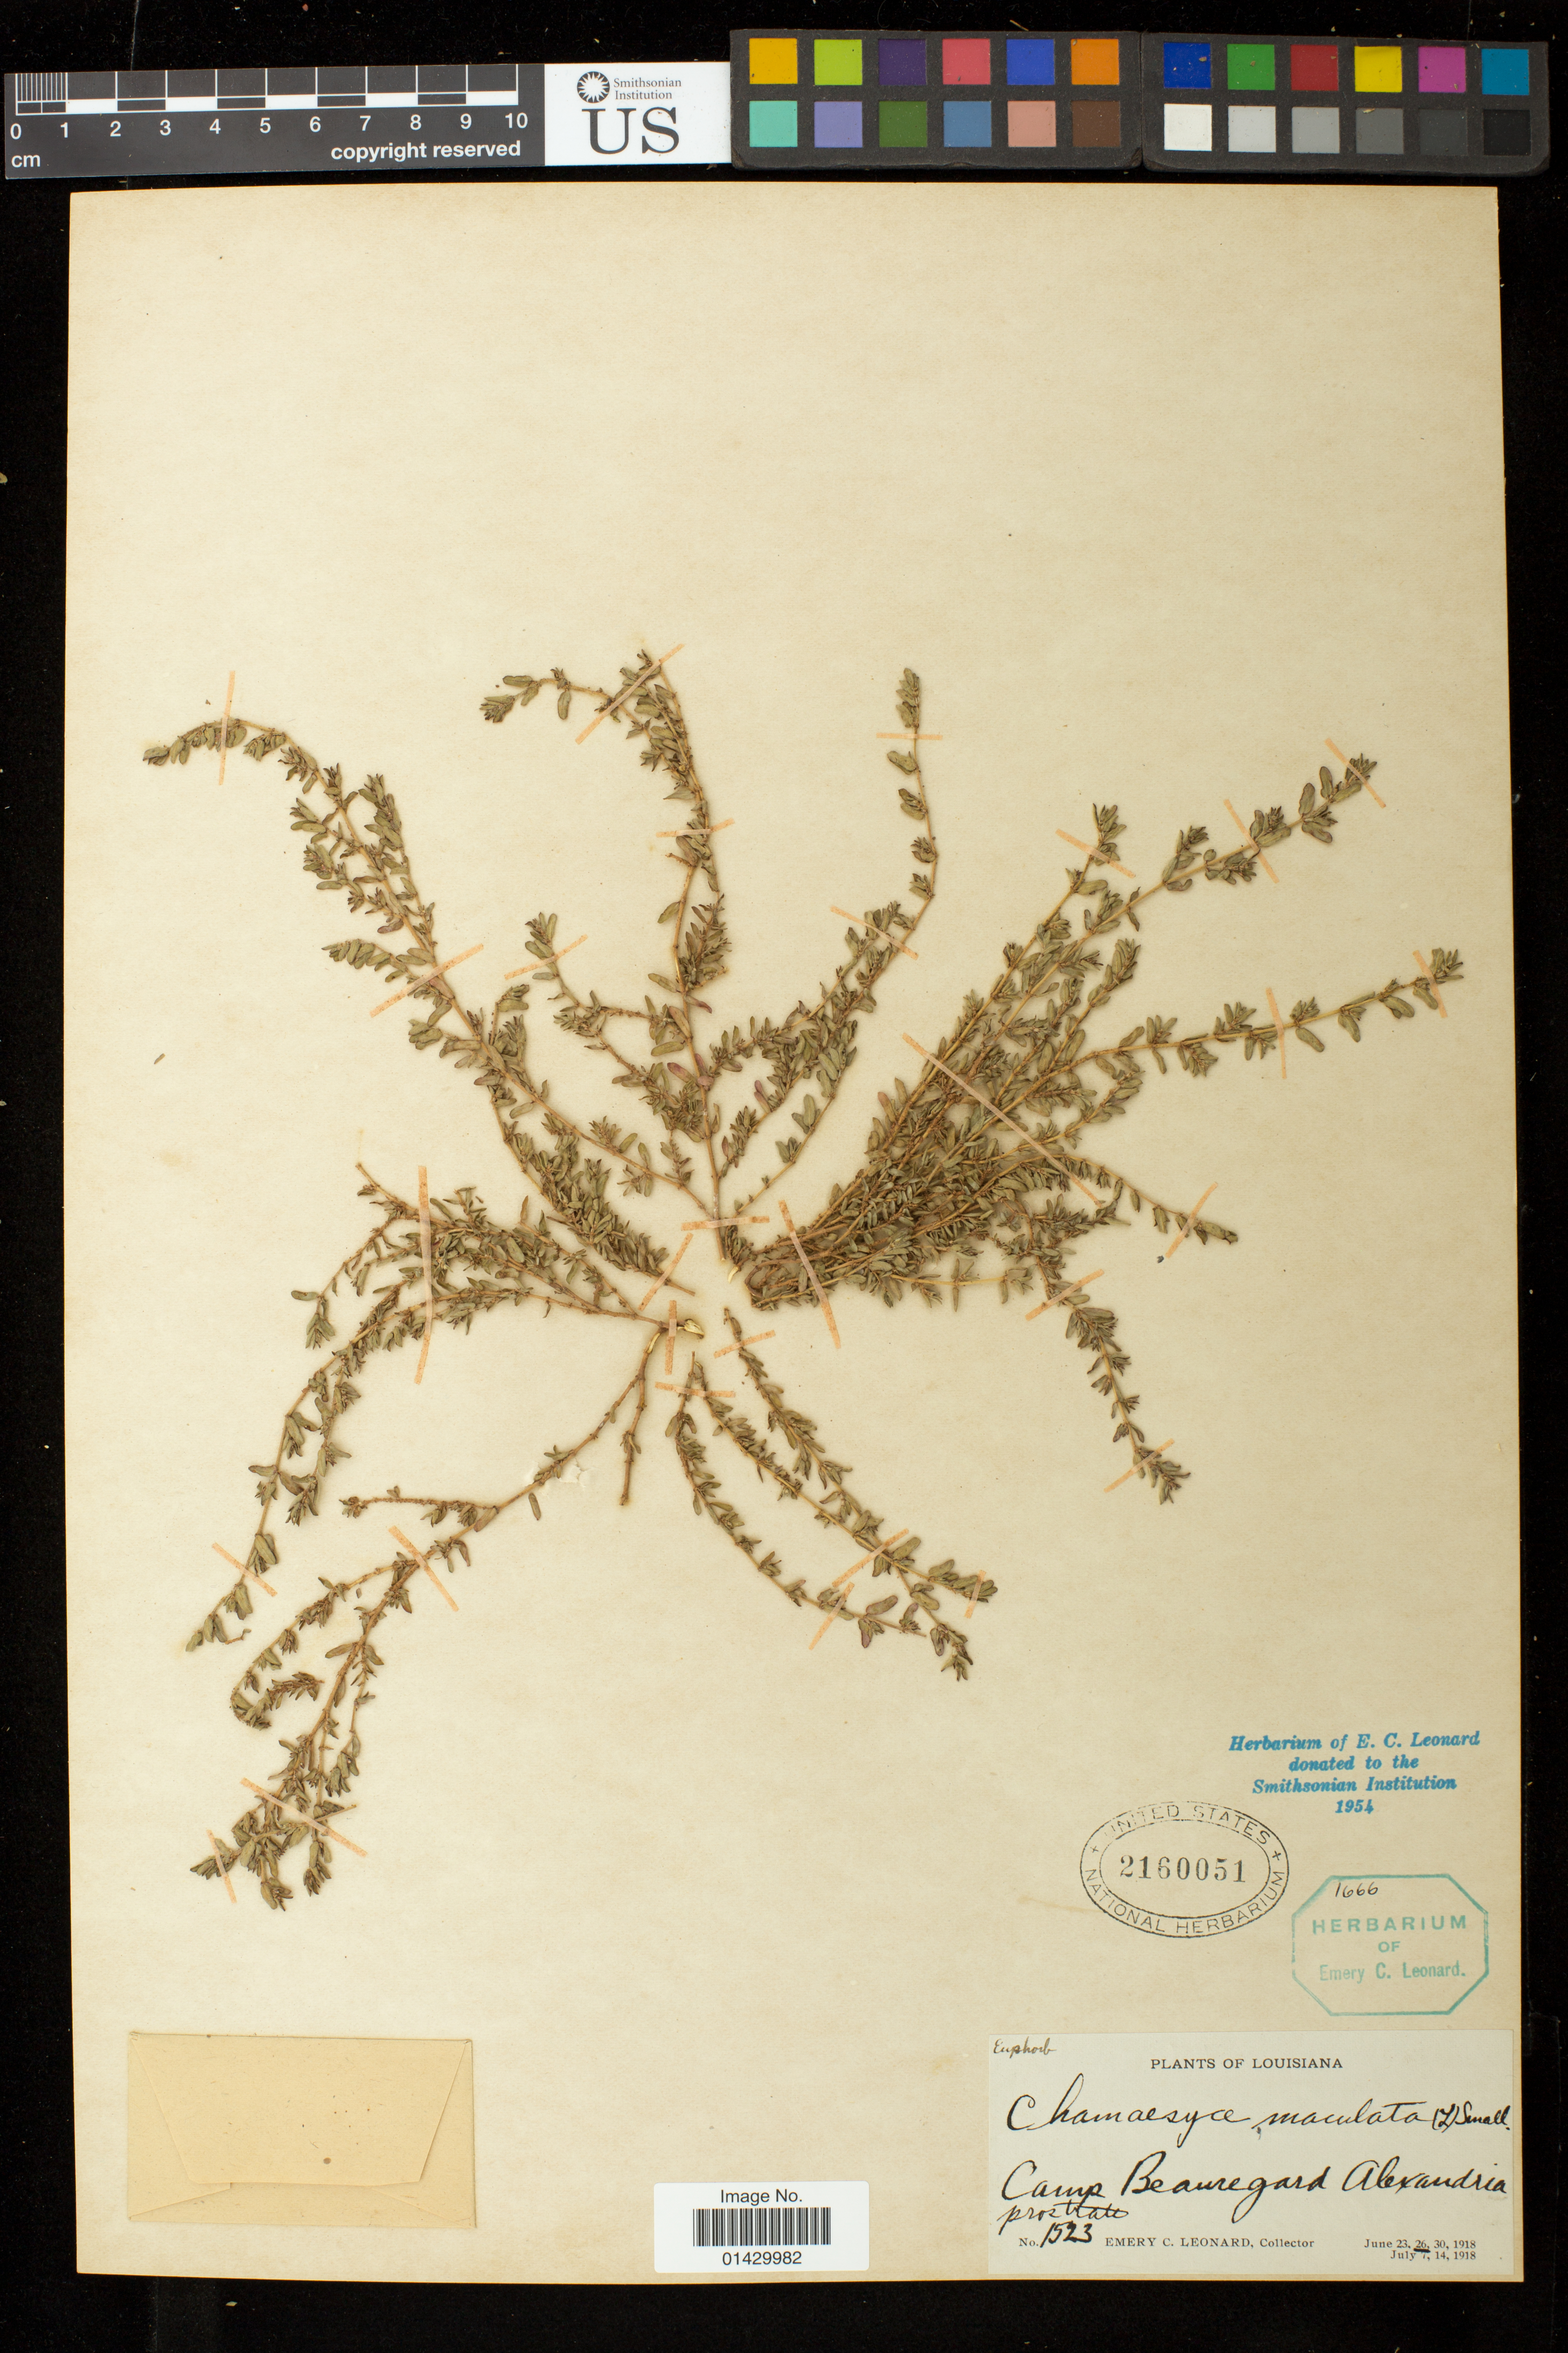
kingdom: Plantae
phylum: Tracheophyta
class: Magnoliopsida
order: Malpighiales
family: Euphorbiaceae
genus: Euphorbia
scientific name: Euphorbia maculata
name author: L.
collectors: E. C. Leonard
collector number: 1523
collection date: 1918-06-26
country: United States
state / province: Louisiana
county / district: Rapides Parish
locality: Camp Beauregard, Alexandria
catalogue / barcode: US 2160051